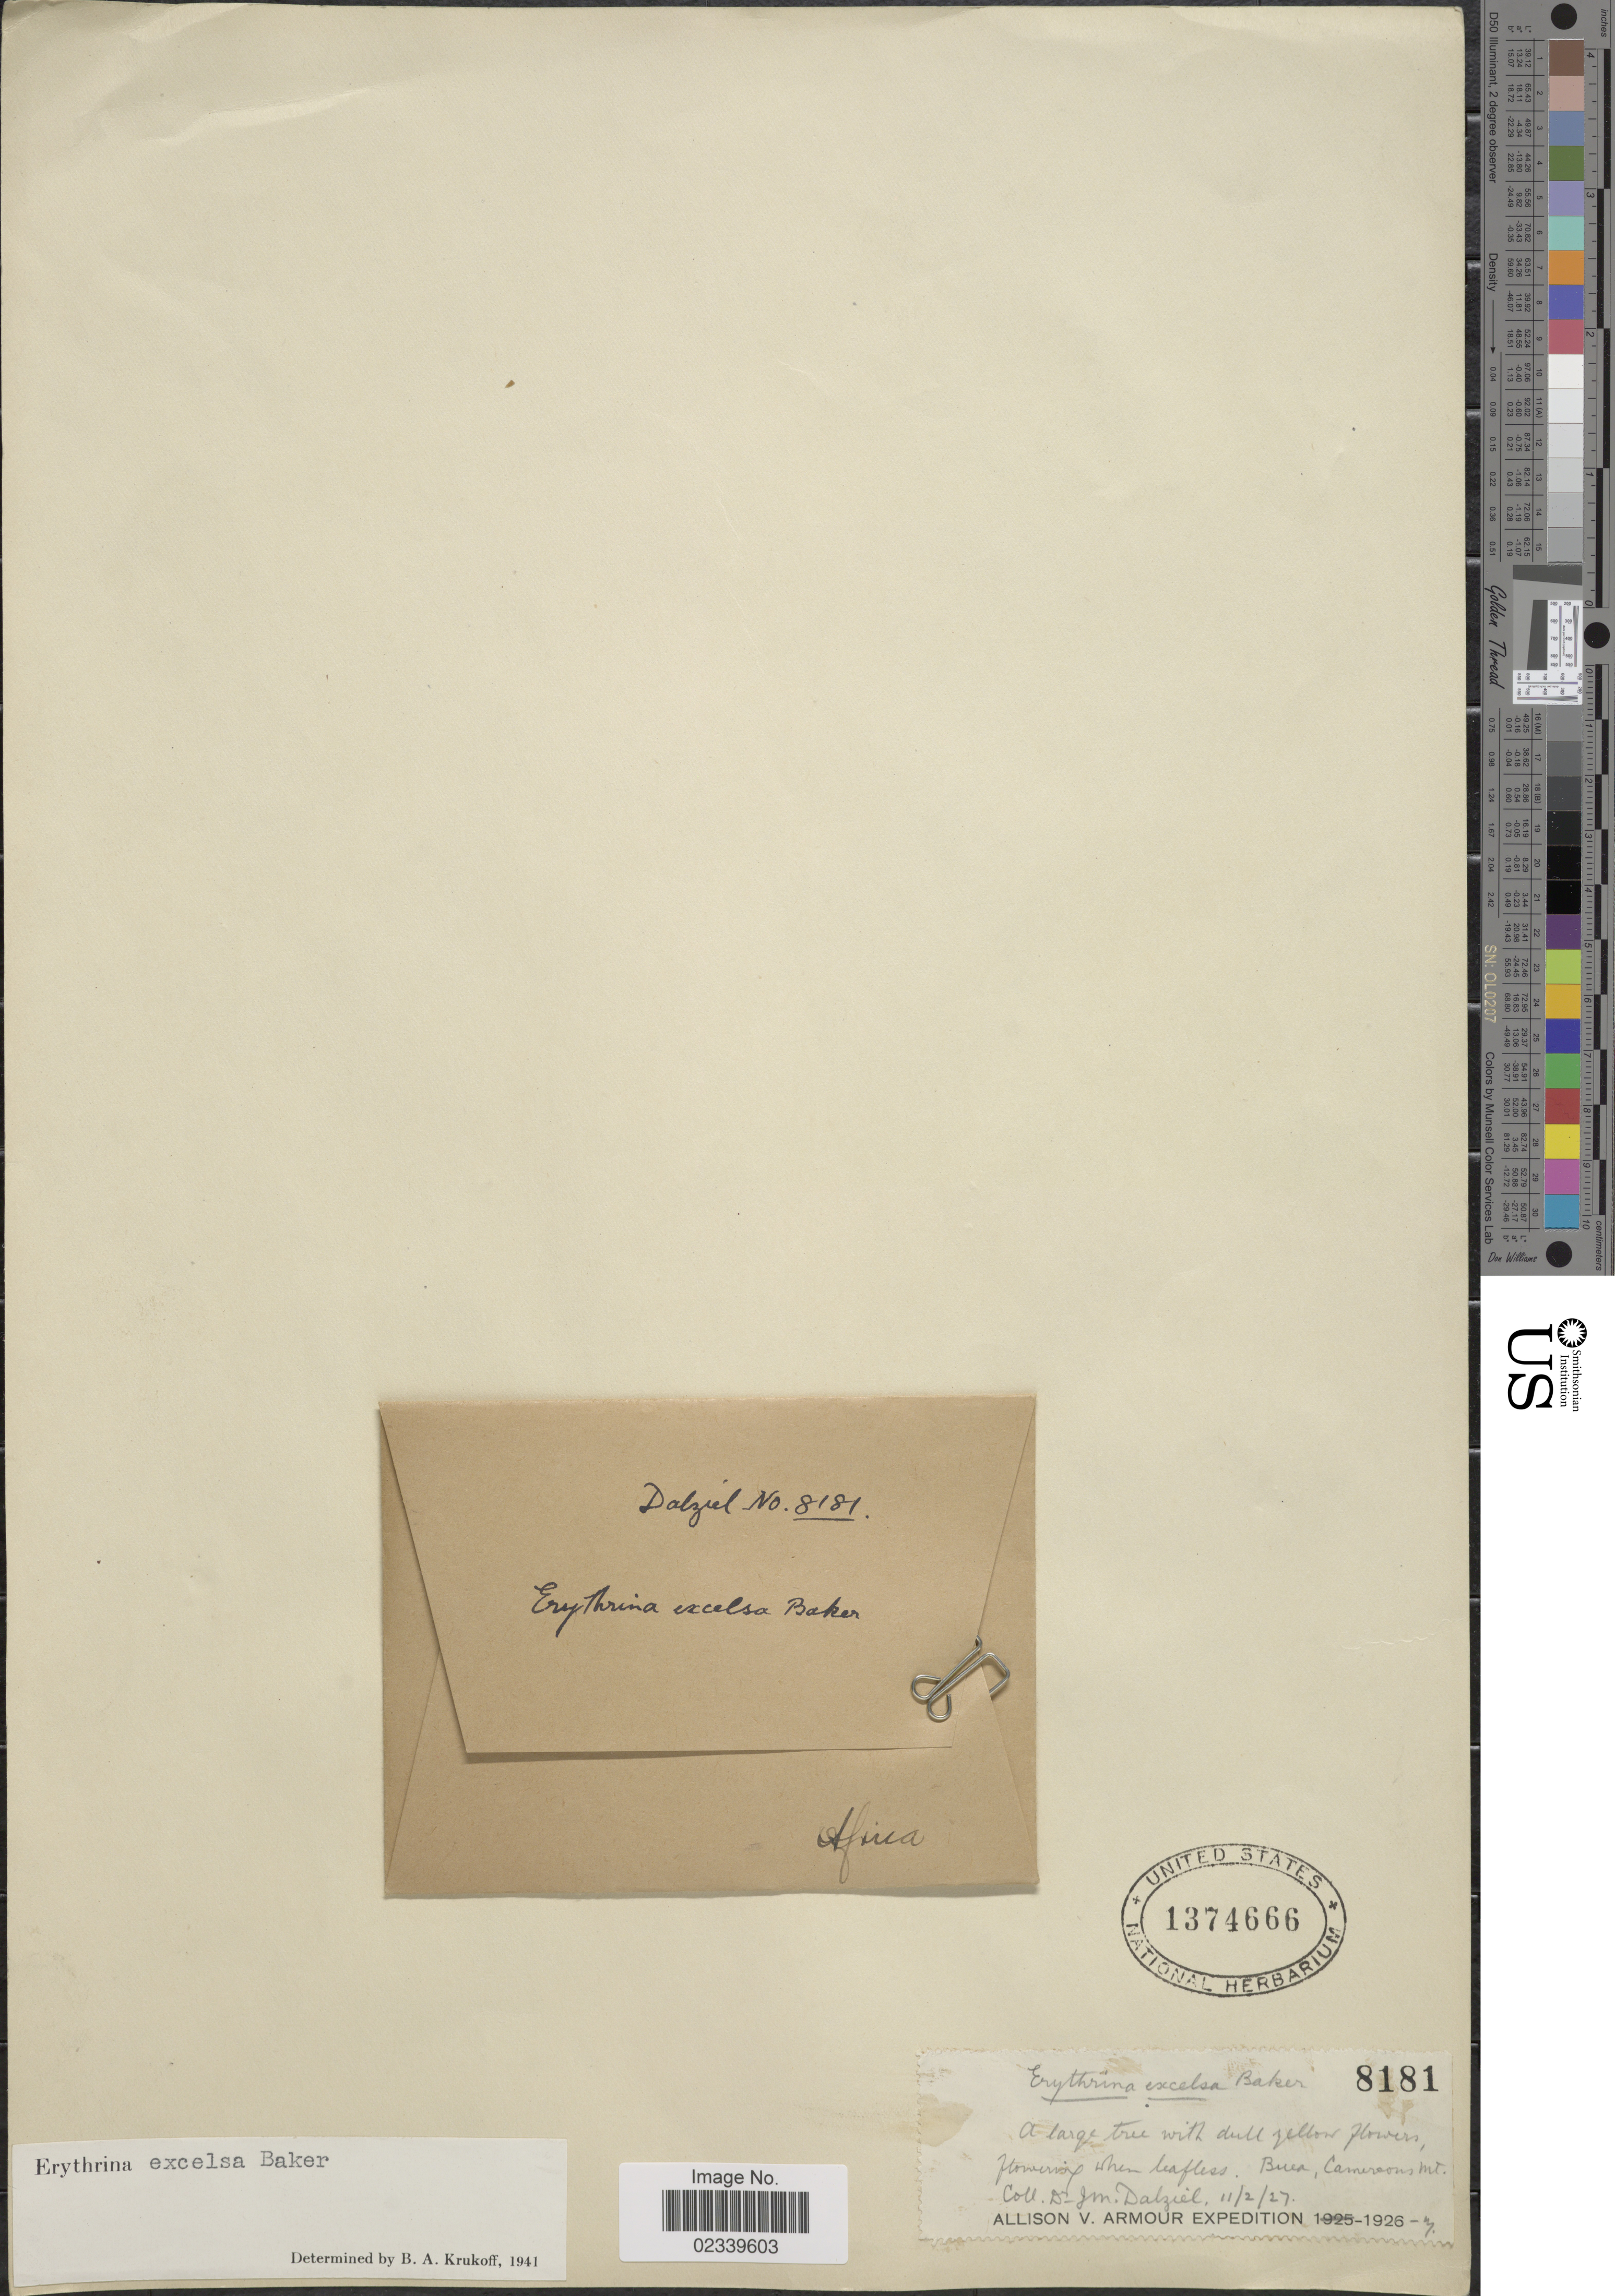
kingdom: Plantae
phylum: Tracheophyta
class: Magnoliopsida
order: Fabales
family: Fabaceae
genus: Erythrina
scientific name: Erythrina excelsa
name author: Baker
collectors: J. Dalziel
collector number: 8181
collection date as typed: Transcribed d/m/y: 11/2/27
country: Cameroon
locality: Africa, Buea, Cameroons Mt.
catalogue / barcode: US 1374666